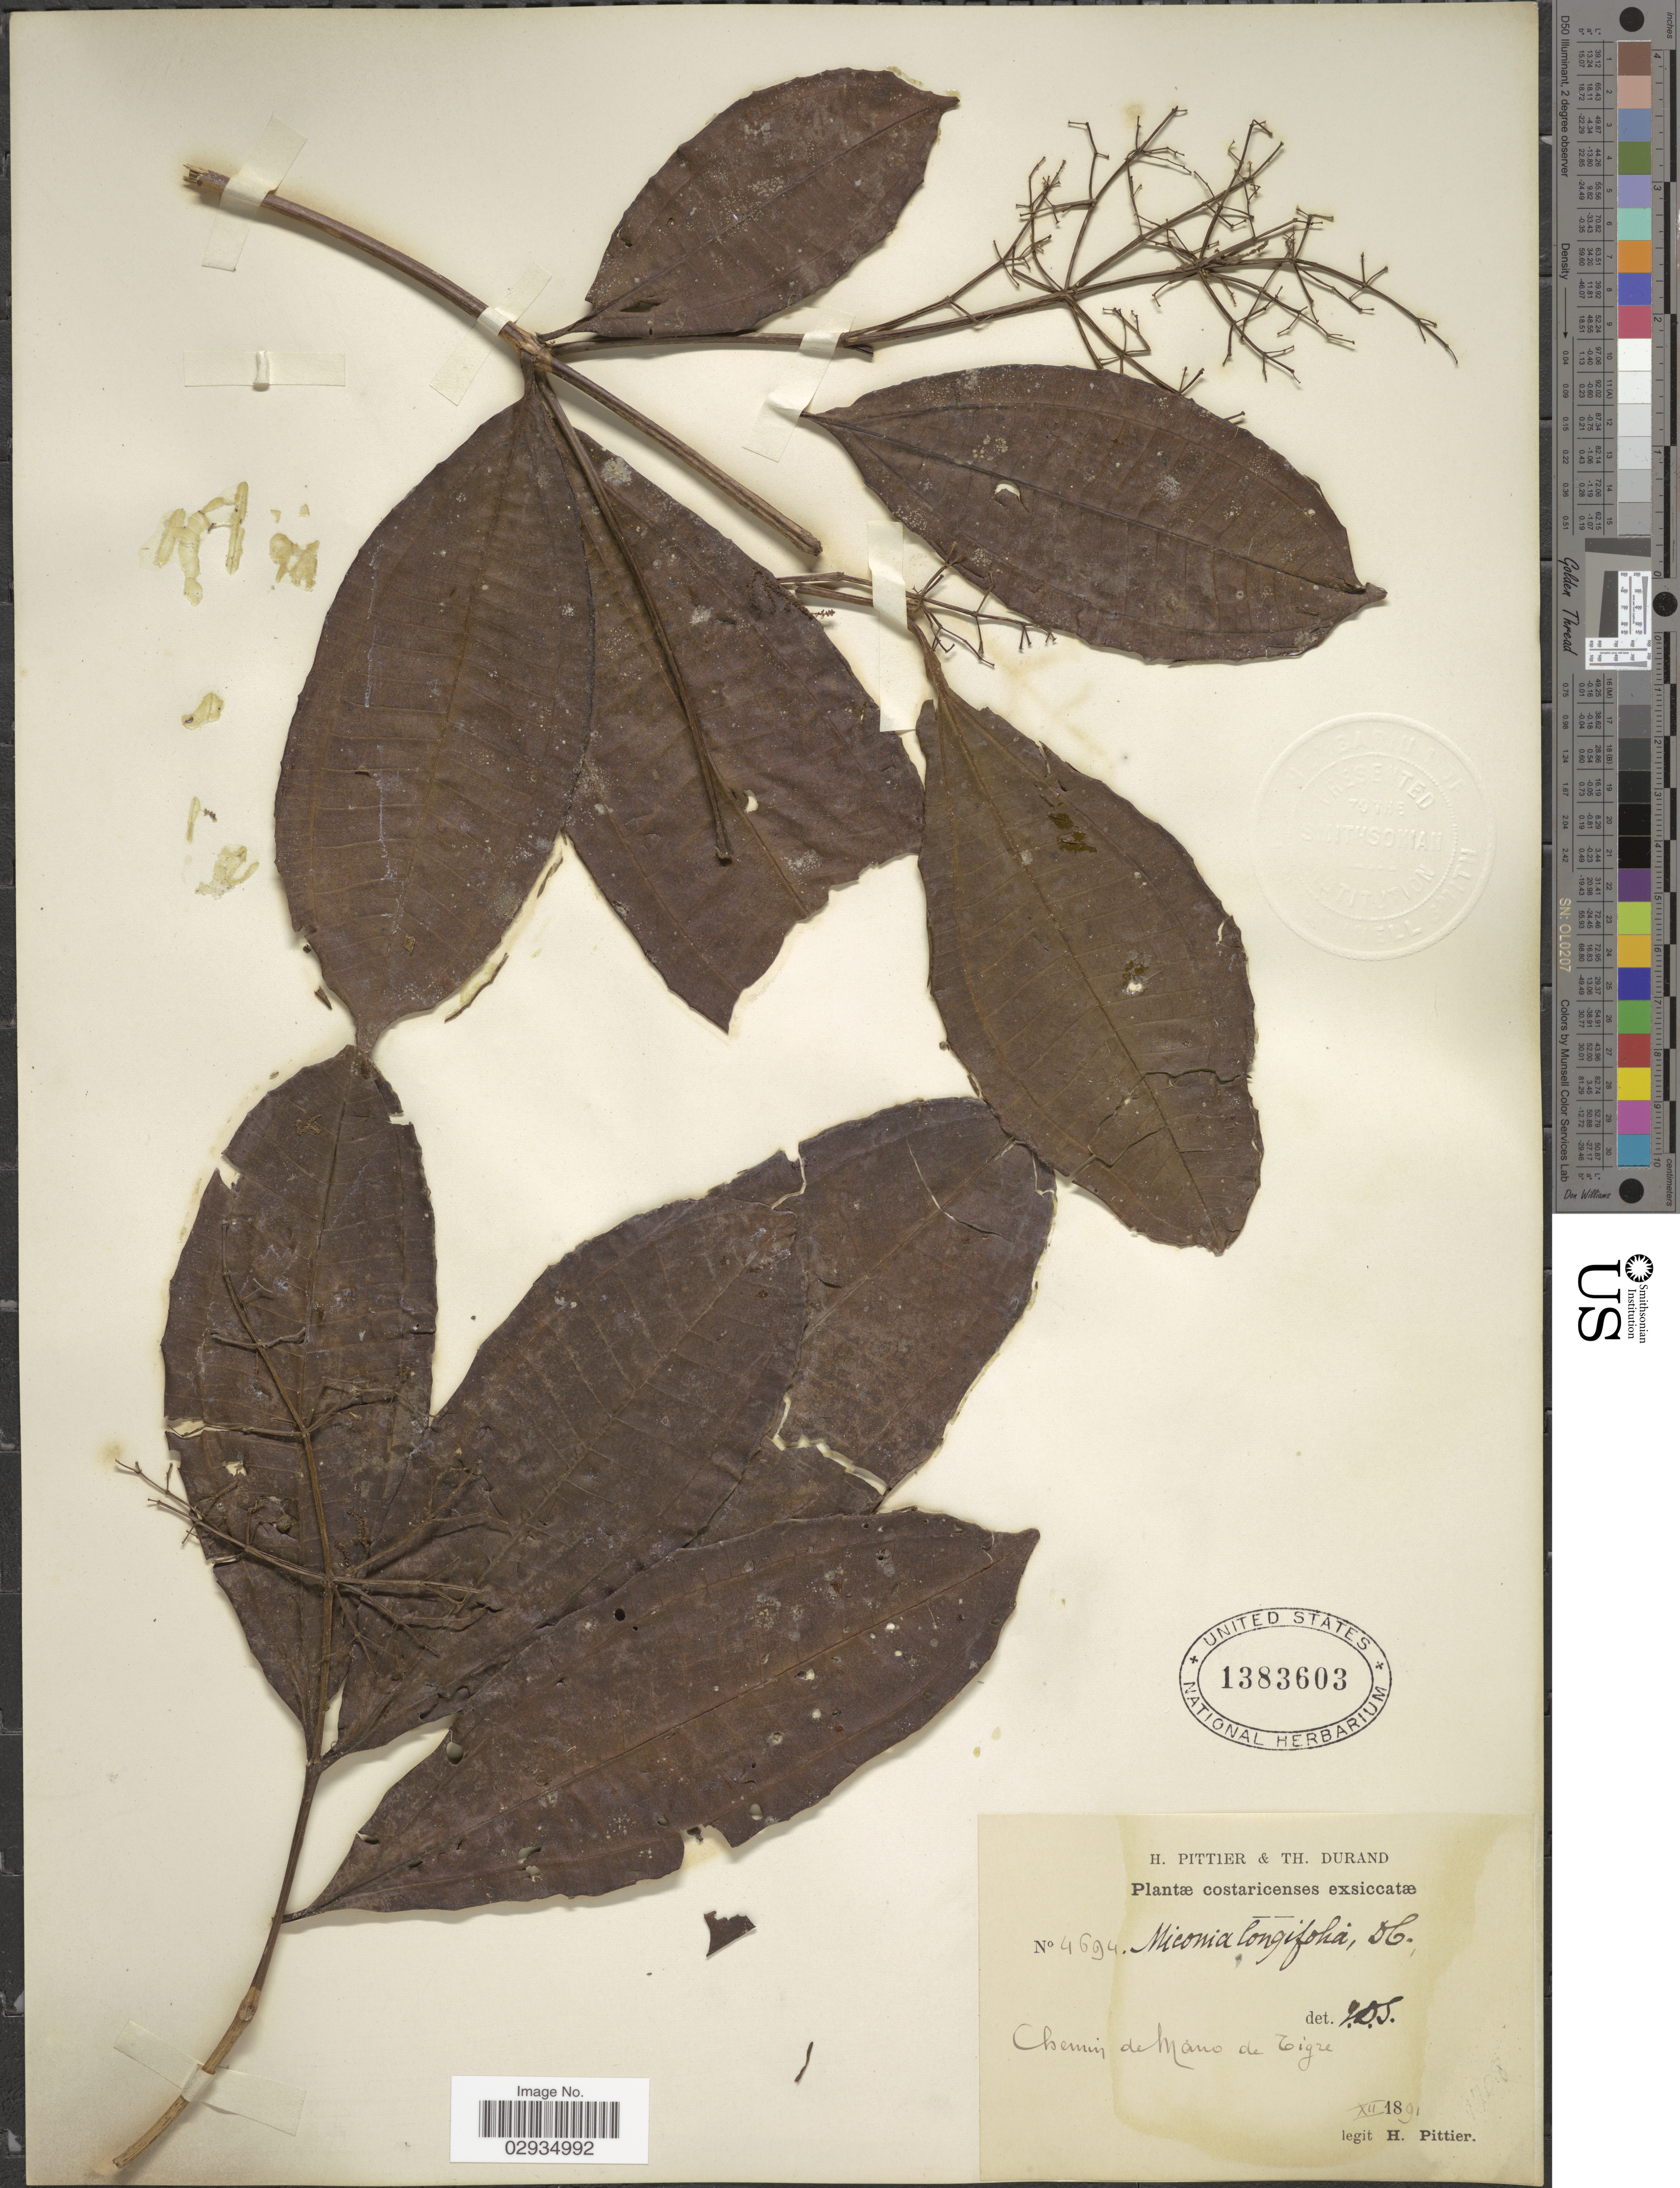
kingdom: Plantae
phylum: Tracheophyta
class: Magnoliopsida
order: Myrtales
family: Melastomataceae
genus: Miconia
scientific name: Miconia longifolia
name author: (Aubl.) DC.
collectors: H. F. Pittier & T. Durand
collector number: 4694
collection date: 1891-12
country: Costa Rica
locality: Chemin de Mano de Tigre.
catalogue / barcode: US 1383603